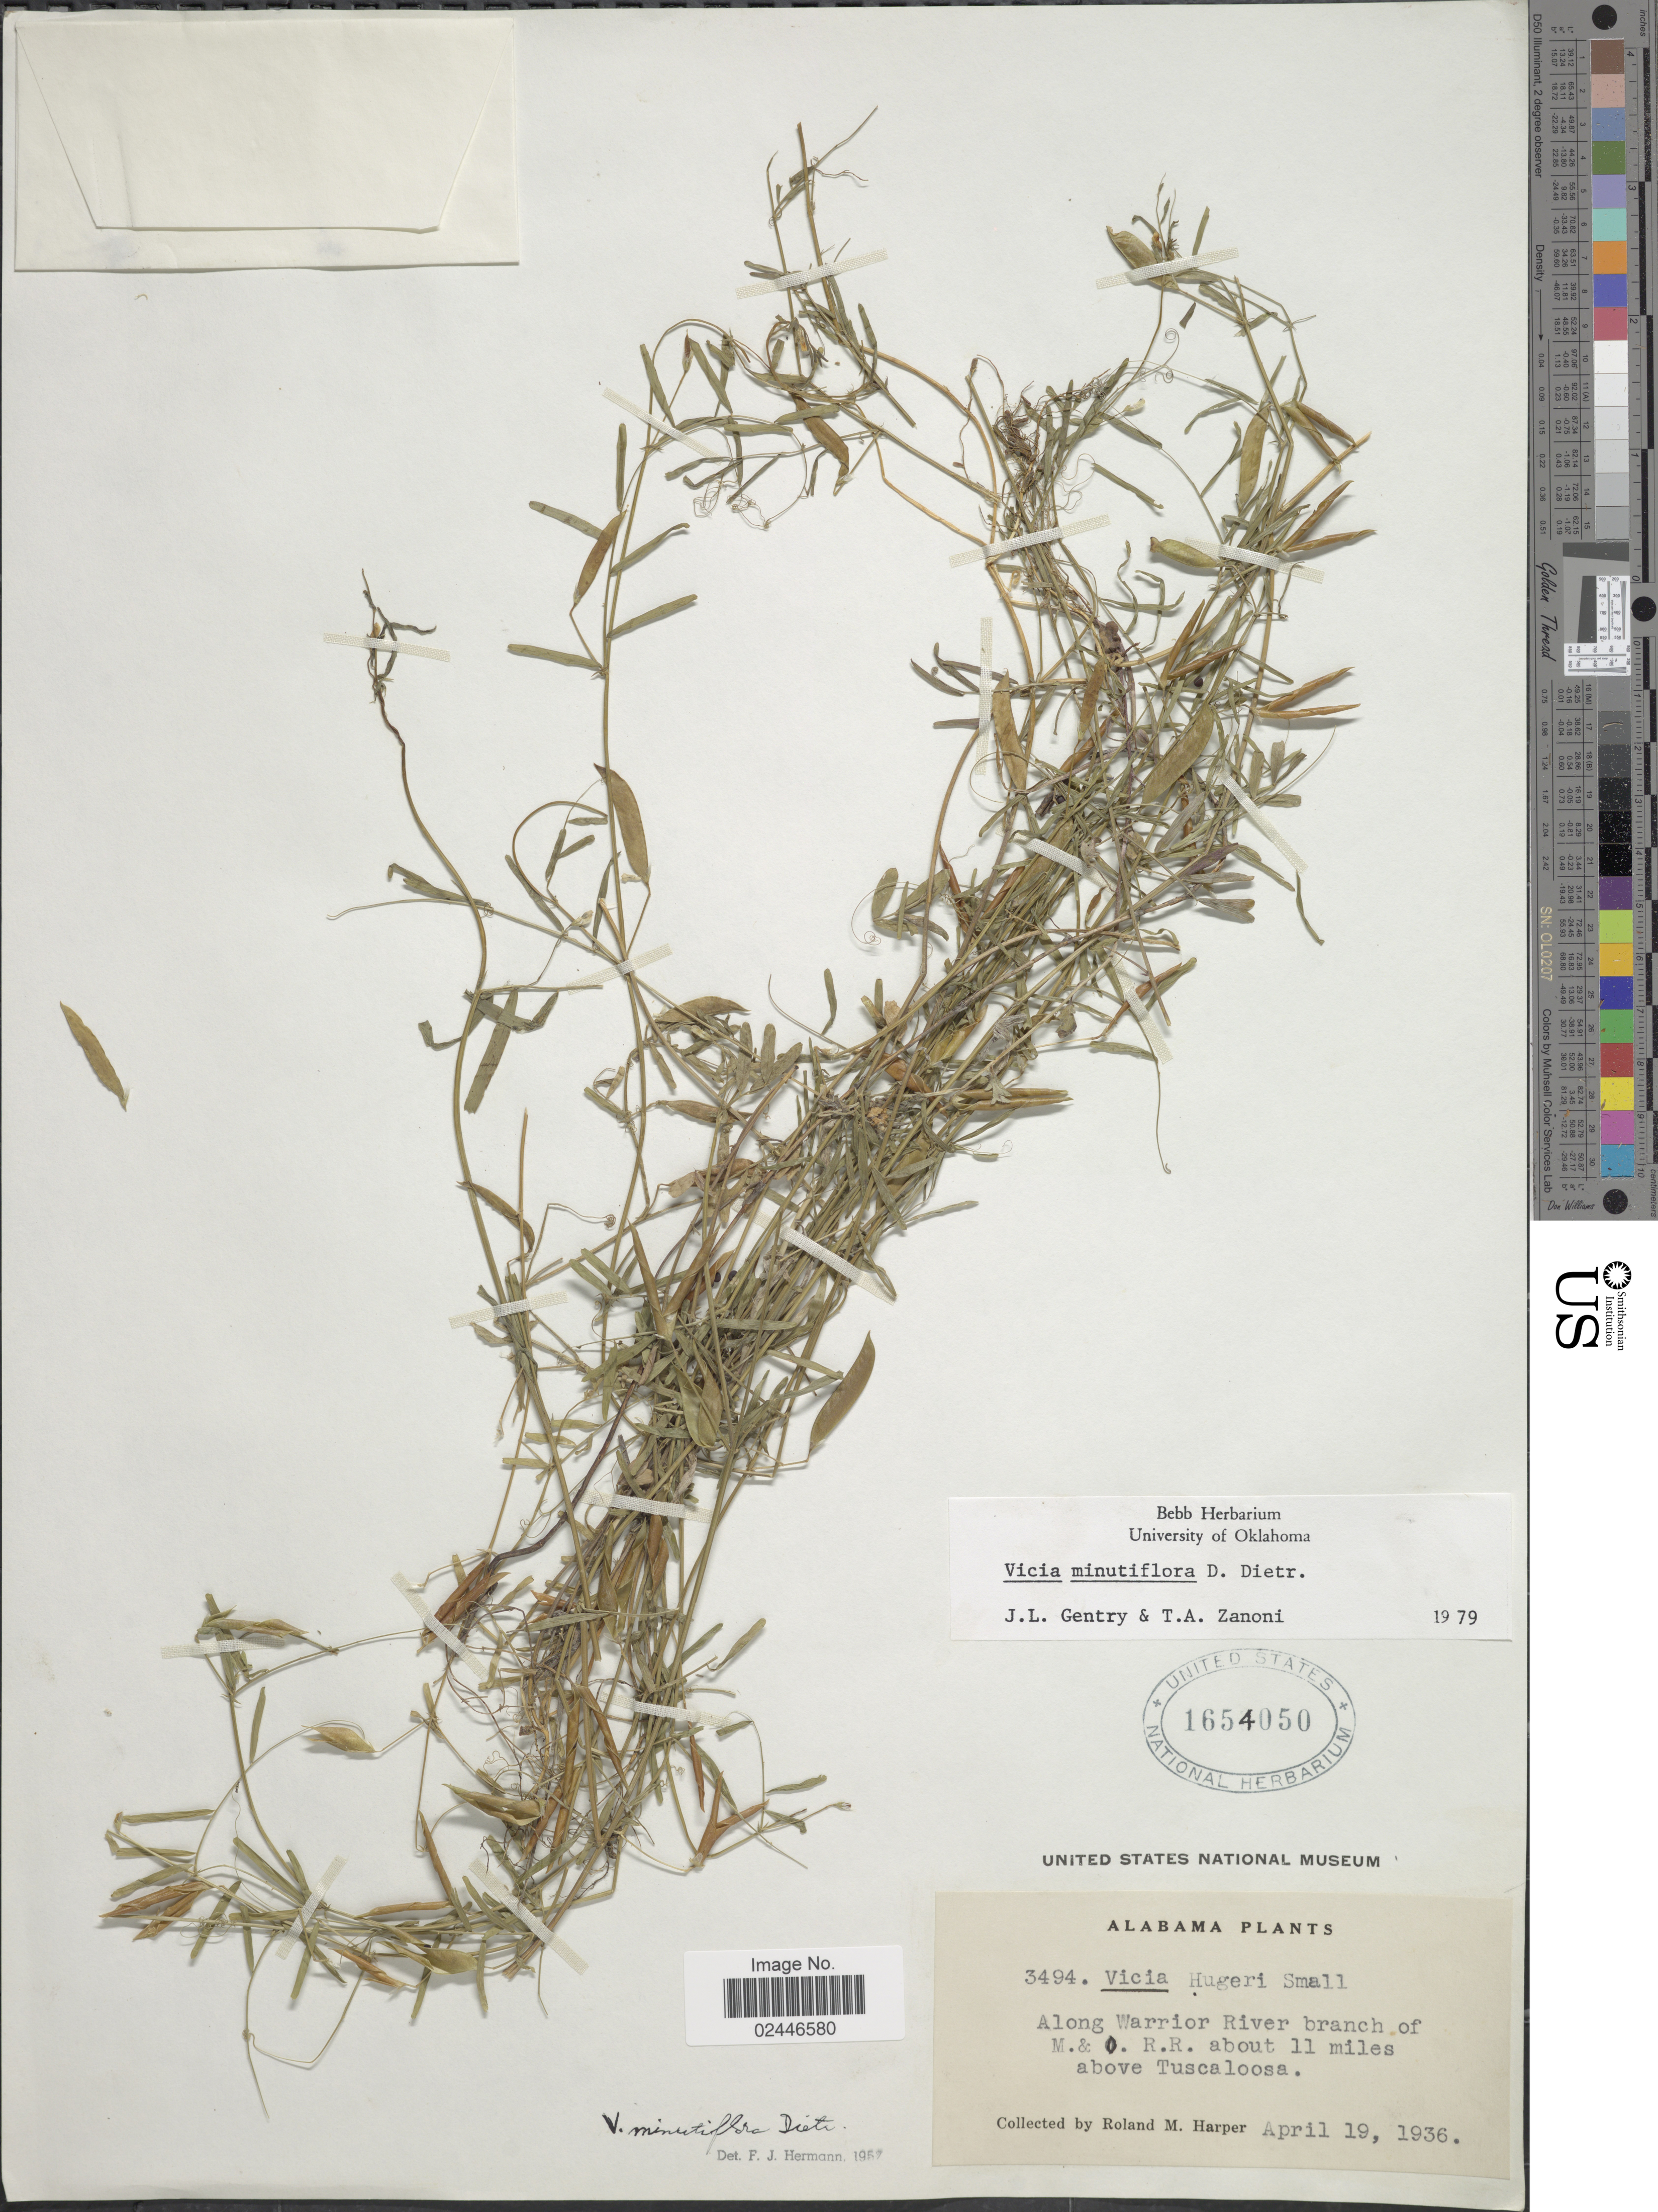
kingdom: Plantae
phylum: Tracheophyta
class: Magnoliopsida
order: Fabales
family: Fabaceae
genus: Vicia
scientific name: Vicia minutiflora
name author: D. Dietr.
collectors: R. M. Harper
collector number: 3494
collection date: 1936-04-19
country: United States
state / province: Alabama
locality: Along Warrior River branch of M. & O. R.R. about 11 miles above Tuscaloosa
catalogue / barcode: US 1654050